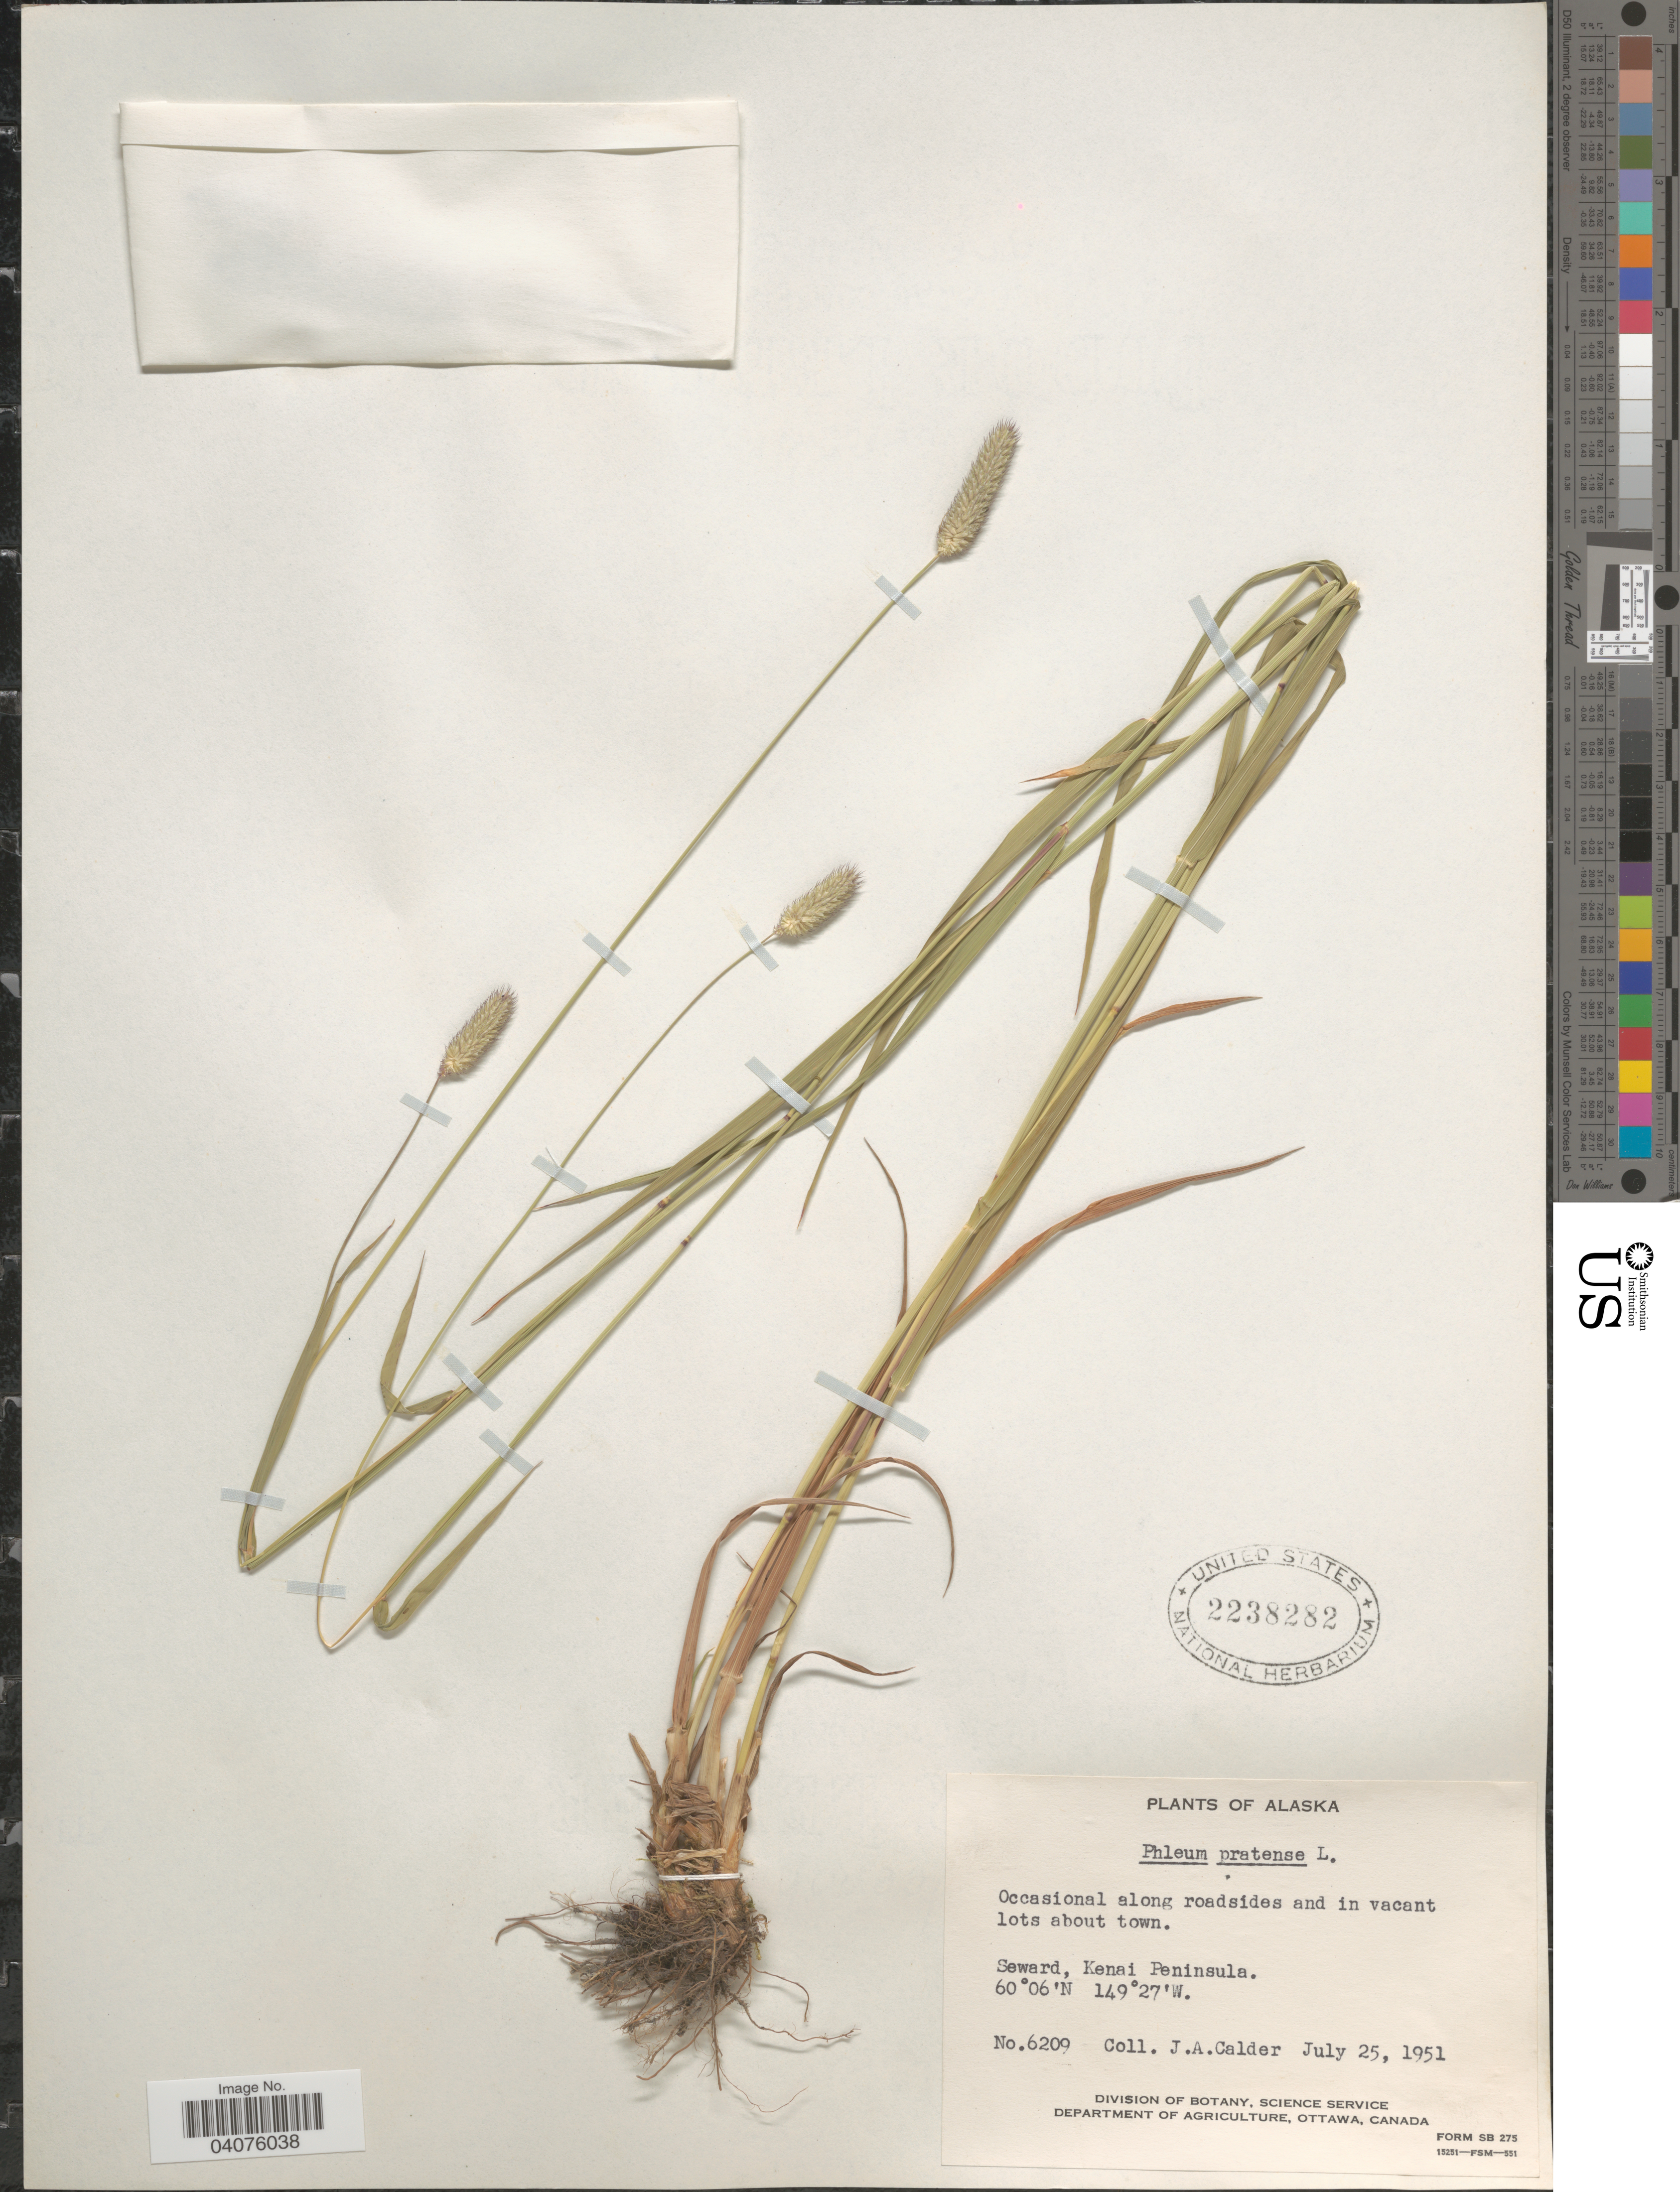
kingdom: Plantae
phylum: Tracheophyta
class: Liliopsida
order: Poales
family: Poaceae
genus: Phleum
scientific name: Phleum pratense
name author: L.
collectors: J. A. Calder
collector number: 6209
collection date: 1951-07-25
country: United States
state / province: Alaska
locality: Along roadsides and in vacant lots about town. Seward, Kenai Peninsula.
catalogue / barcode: US 2238282